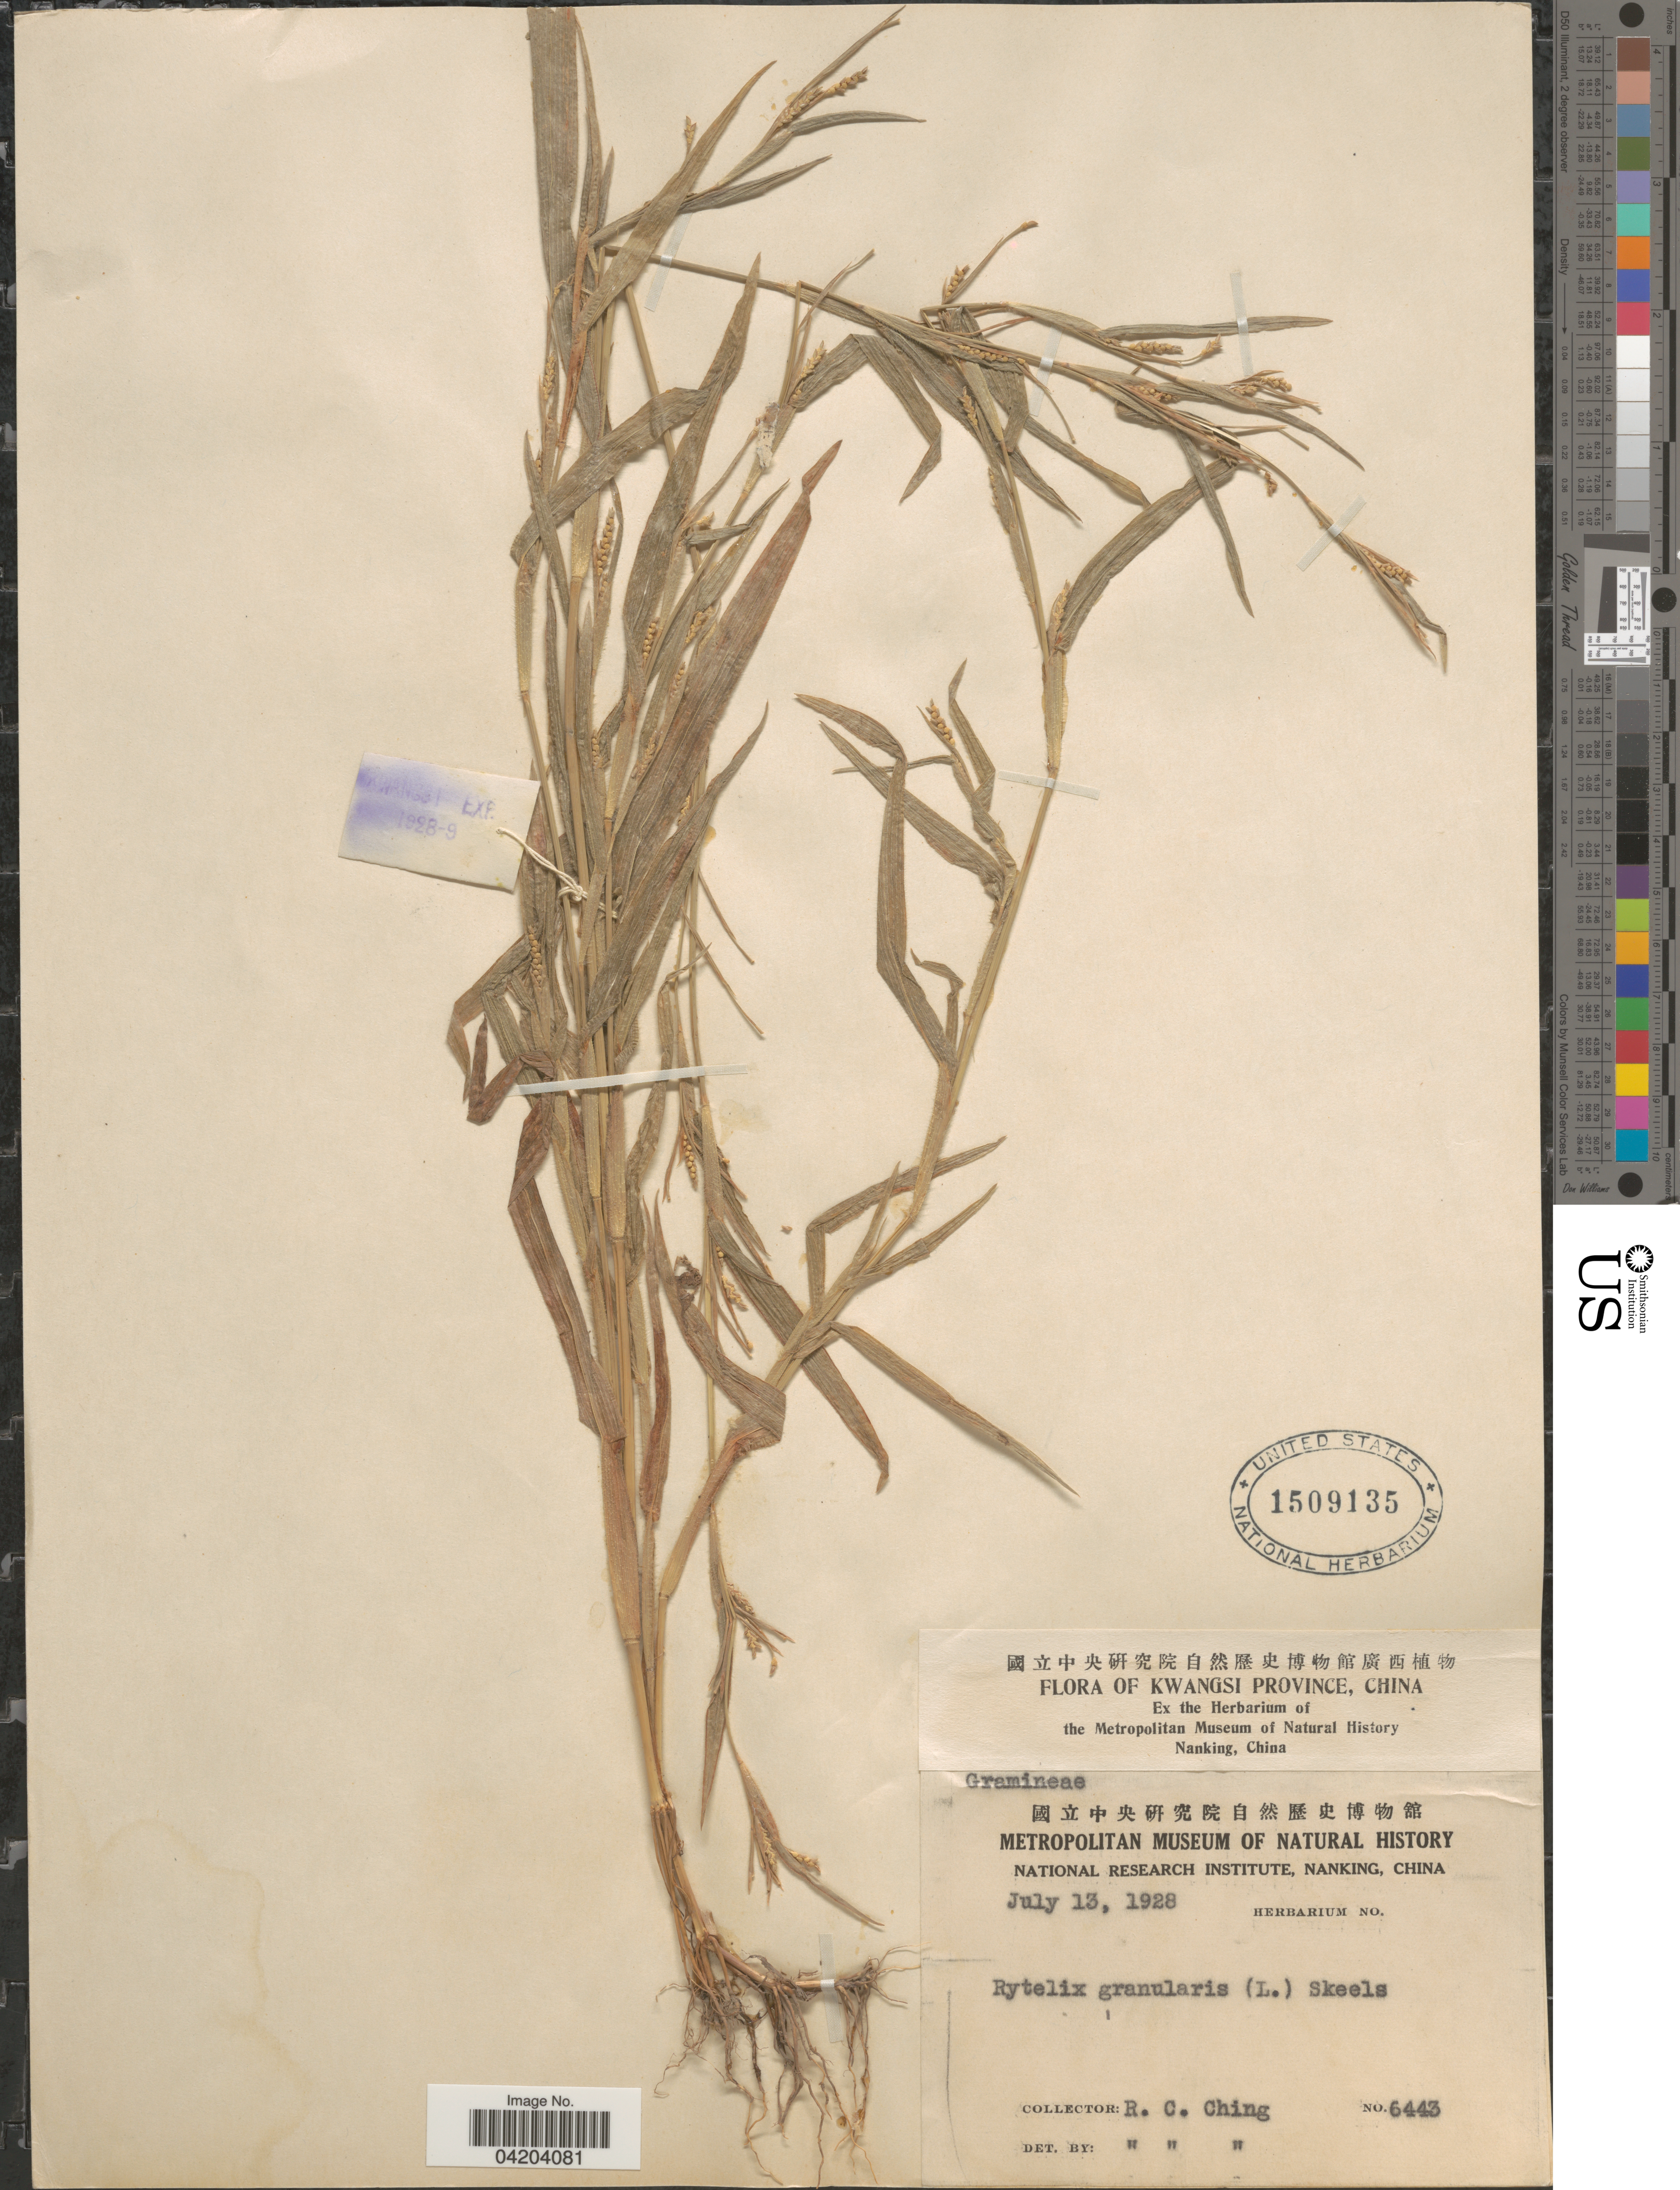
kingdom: Plantae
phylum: Tracheophyta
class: Liliopsida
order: Poales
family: Poaceae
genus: Mnesithea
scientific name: Mnesithea granularis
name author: (L.) de Koning & Sosef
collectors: R. C. Ching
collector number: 6443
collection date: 1928-07-13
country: China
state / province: Guangxi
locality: Kwangsi Province.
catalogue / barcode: US 1509135